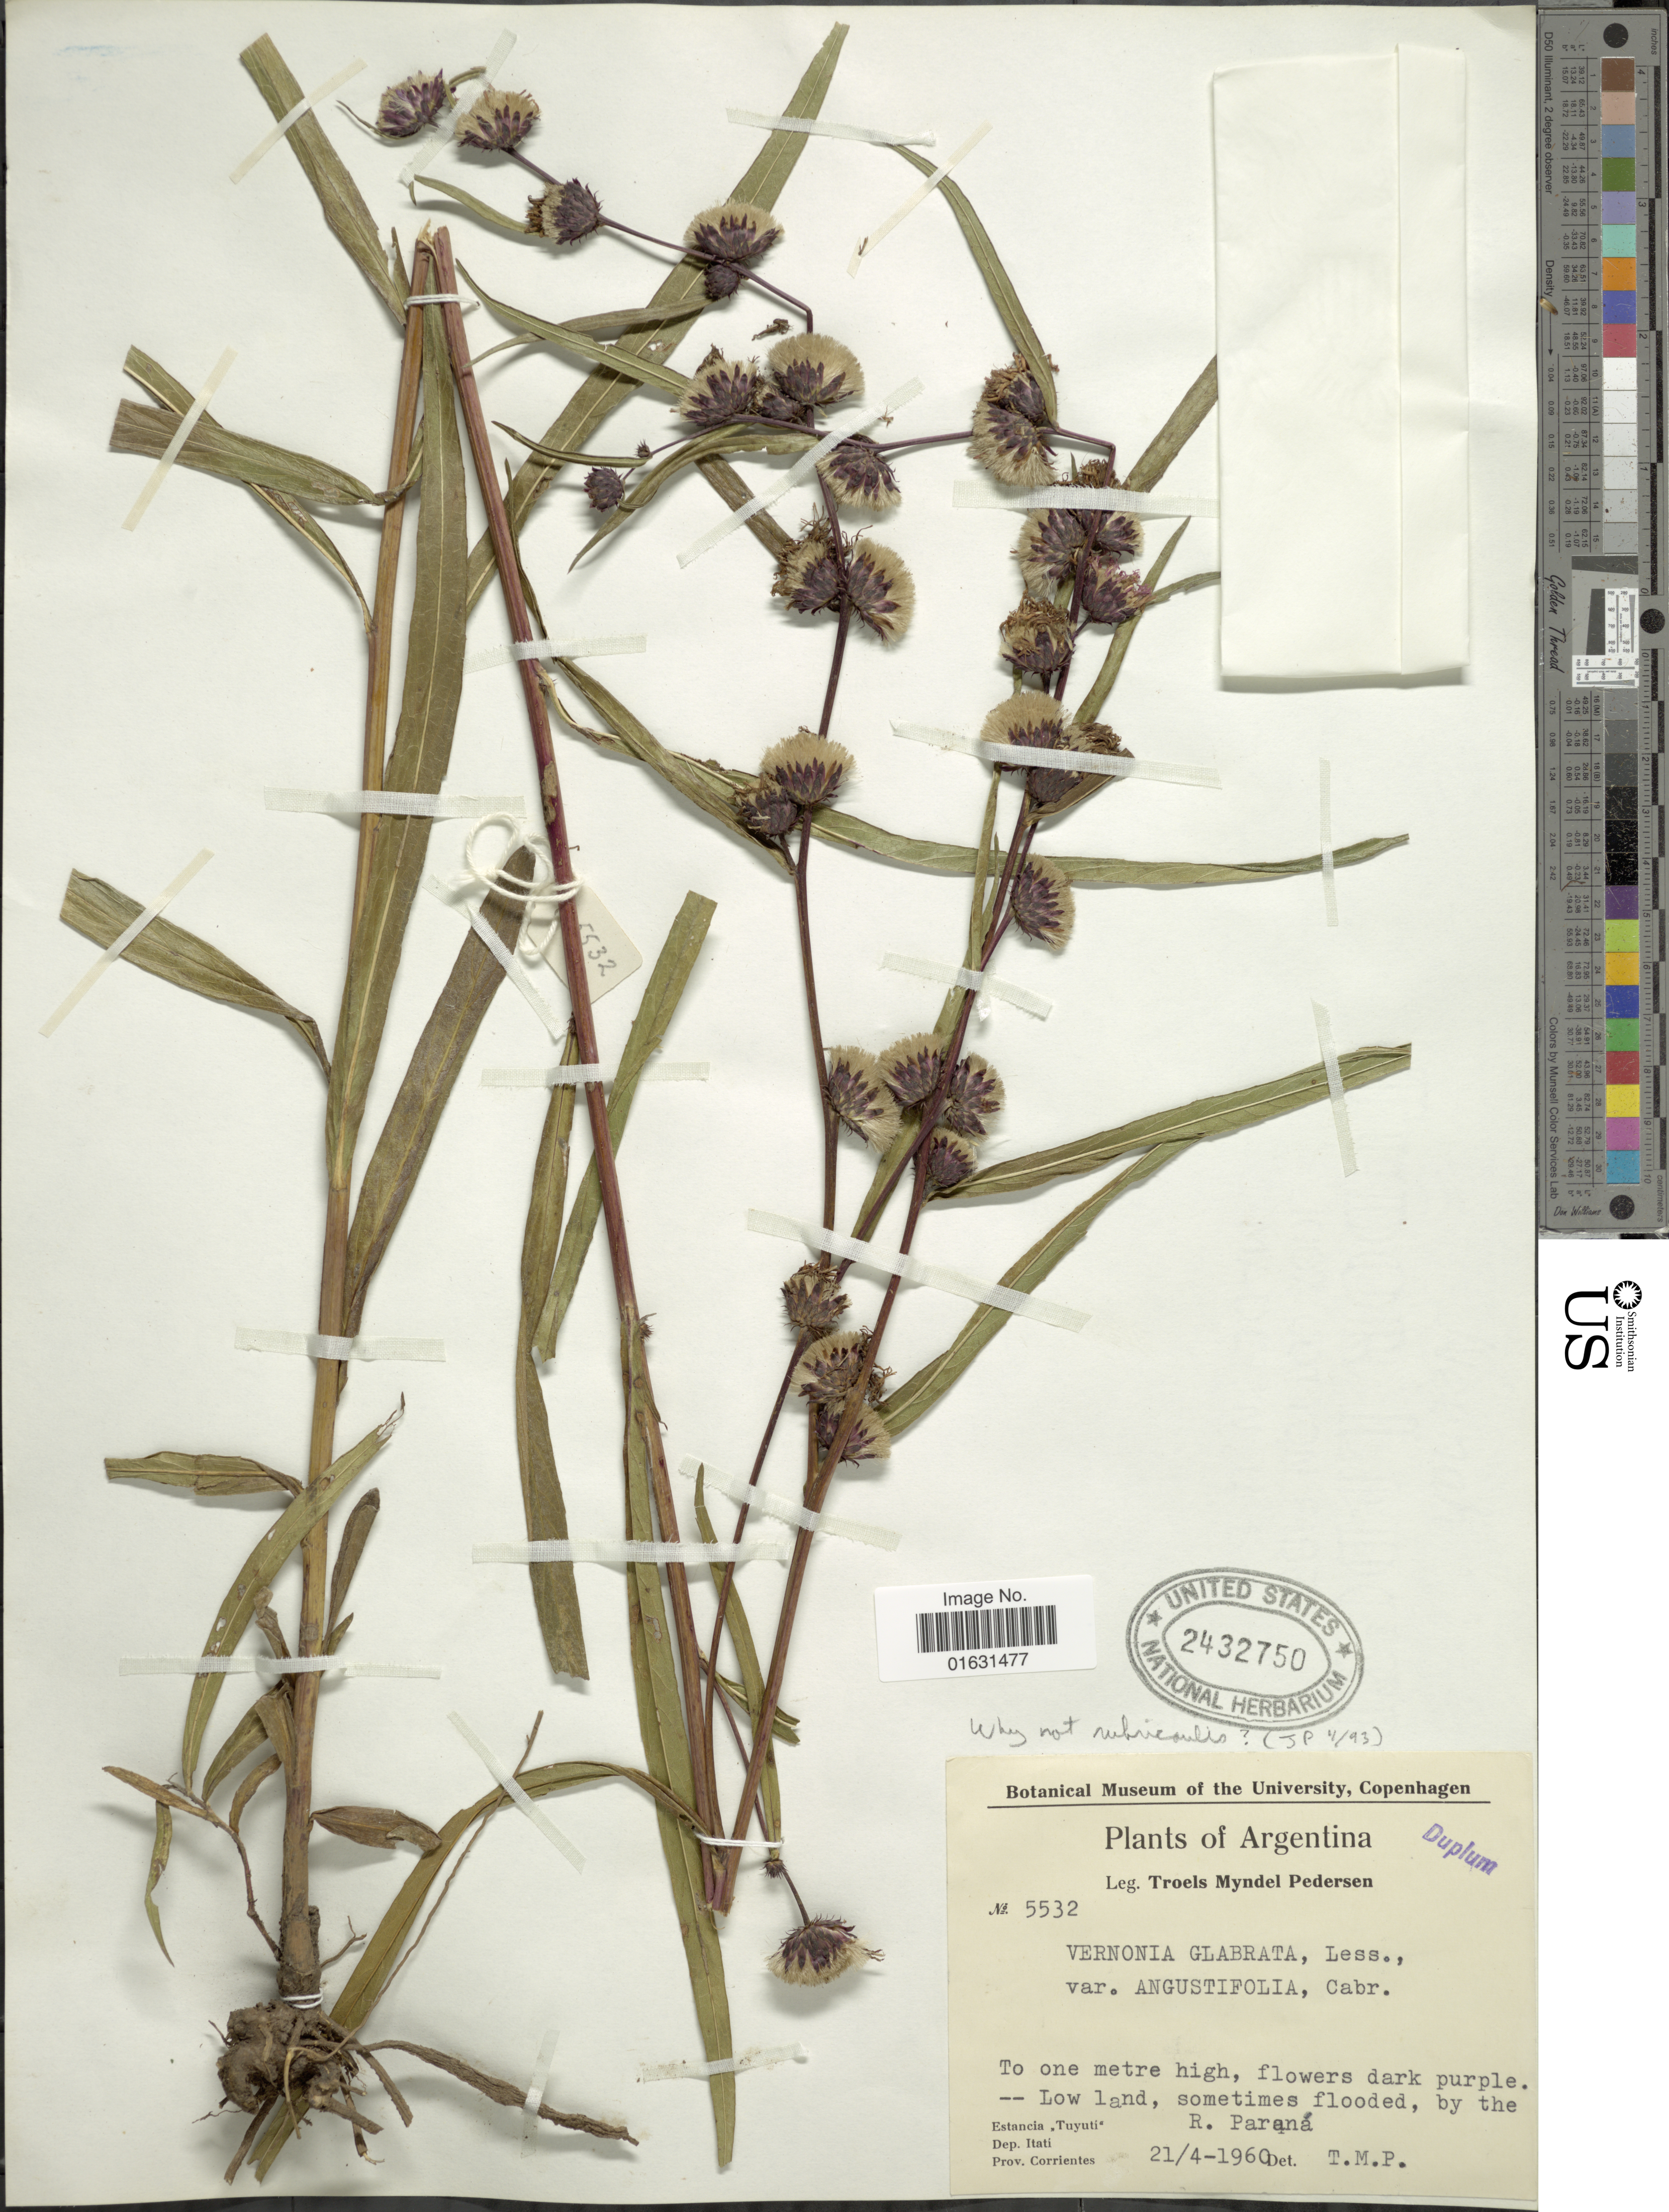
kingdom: Plantae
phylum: Tracheophyta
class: Magnoliopsida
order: Asterales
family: Asteraceae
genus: Lessingianthus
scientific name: Lessingianthus glabratus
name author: (Less.) H. Rob.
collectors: T. Pederson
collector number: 5532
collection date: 1960-04-21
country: Argentina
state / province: Corrientes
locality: By the R. Parana, Estancia Tuyuti, Dept. Itati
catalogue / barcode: US 2432750